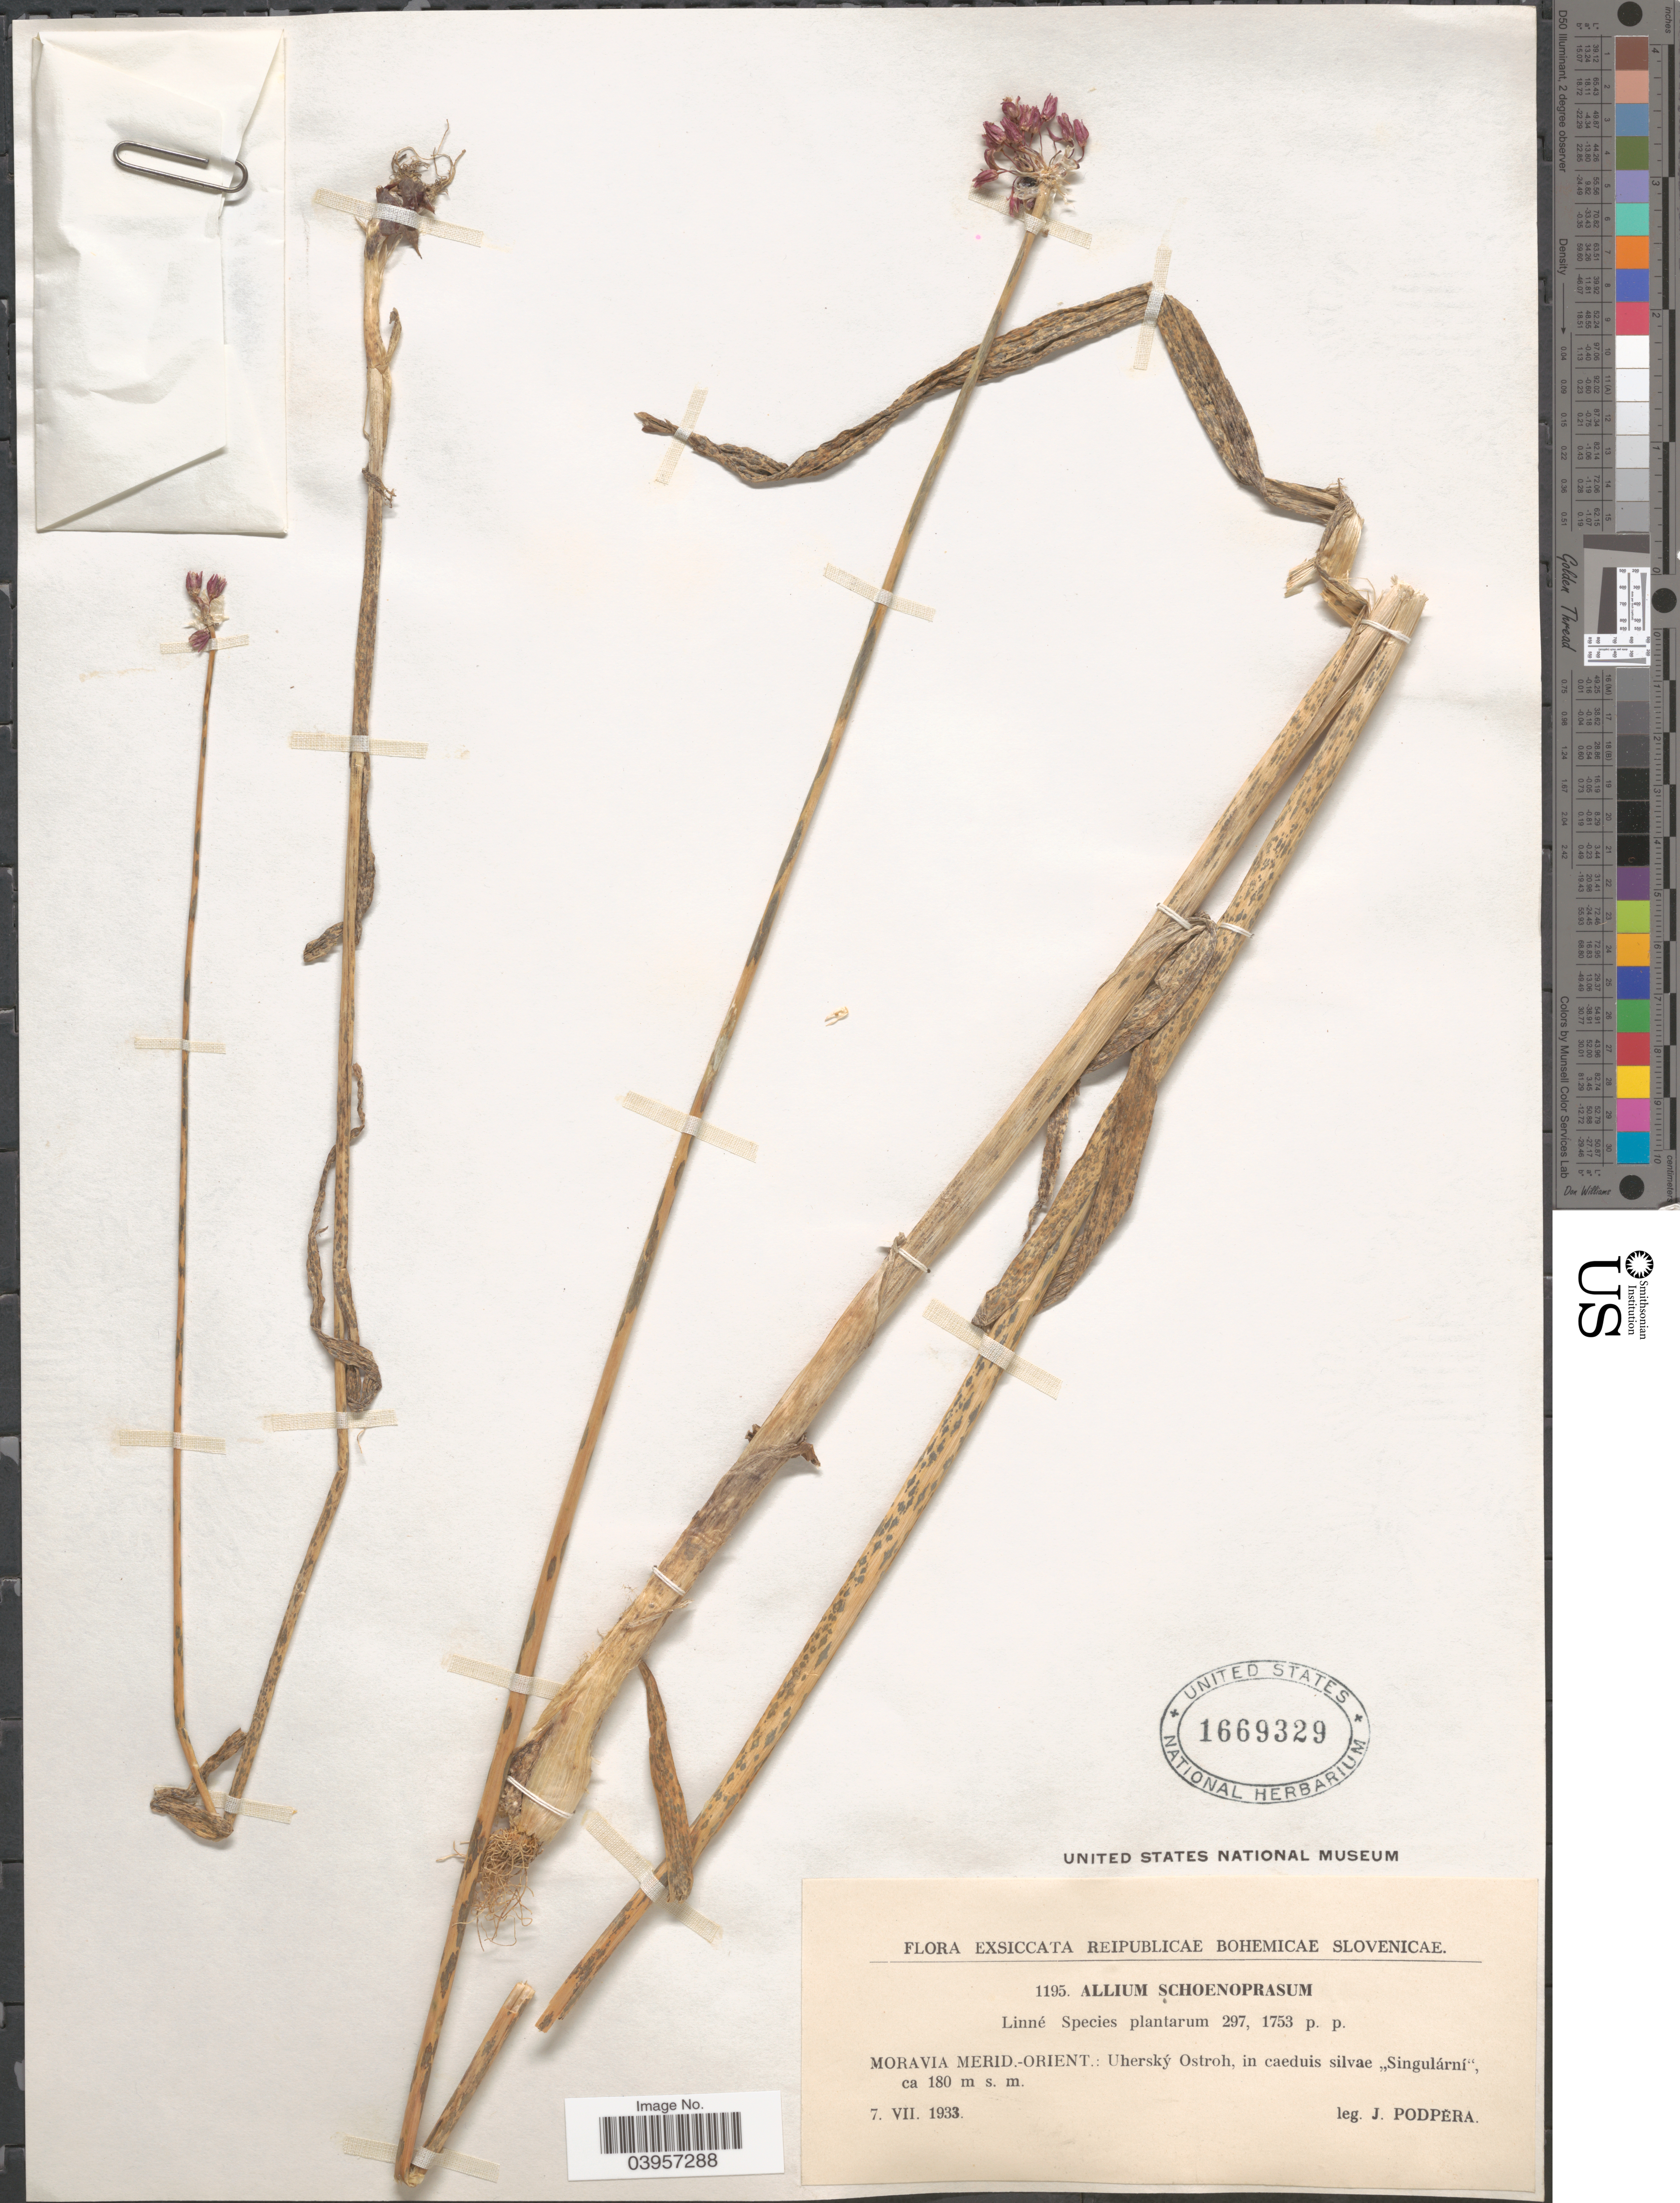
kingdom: Plantae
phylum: Tracheophyta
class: Liliopsida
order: Asparagales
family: Amaryllidaceae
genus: Allium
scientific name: Allium schoenoprasum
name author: L.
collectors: J. Podpera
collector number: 1195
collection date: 1933-07-07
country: Czechia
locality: Moravia Merid.-Orient. Uherský Ostroh, in caeduis silvae "Singulárni".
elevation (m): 180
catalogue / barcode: US 1669329